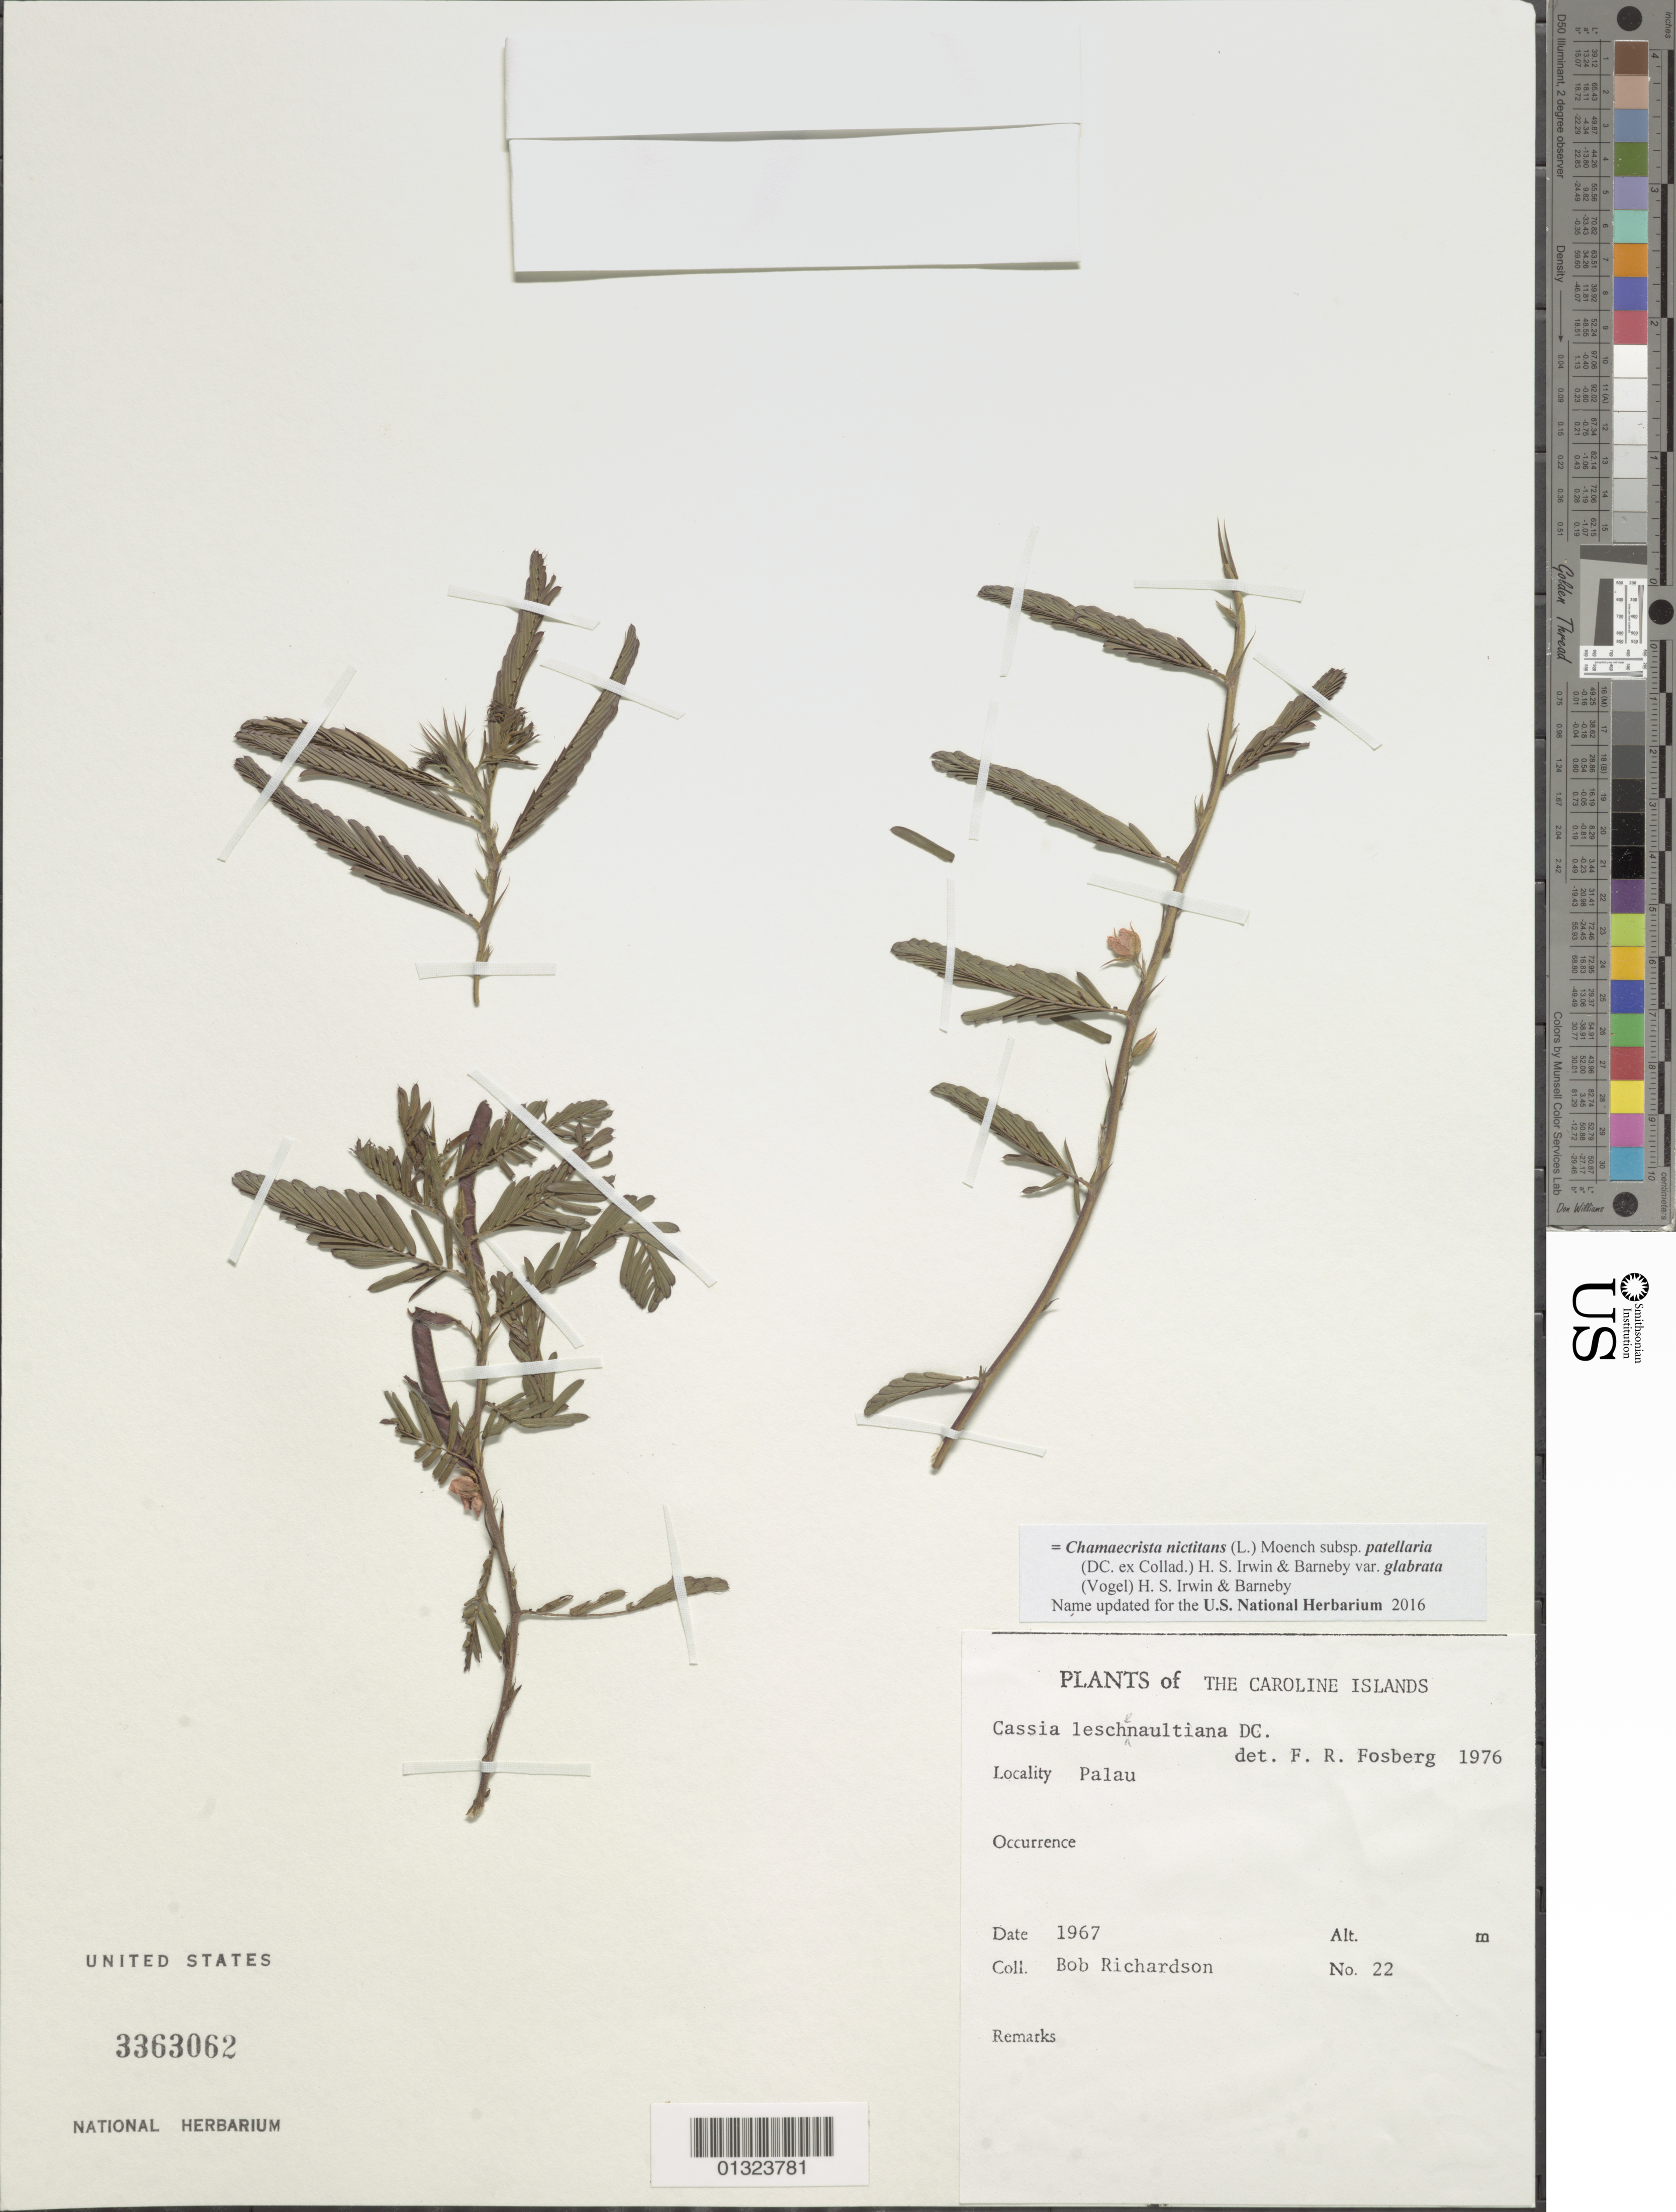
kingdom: Plantae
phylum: Tracheophyta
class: Magnoliopsida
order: Fabales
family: Fabaceae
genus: Chamaecrista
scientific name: Chamaecrista nictitans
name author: (L.) Moench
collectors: B. Richardson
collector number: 22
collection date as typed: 1967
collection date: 1967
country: Palau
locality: Palau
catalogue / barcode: US 3363062